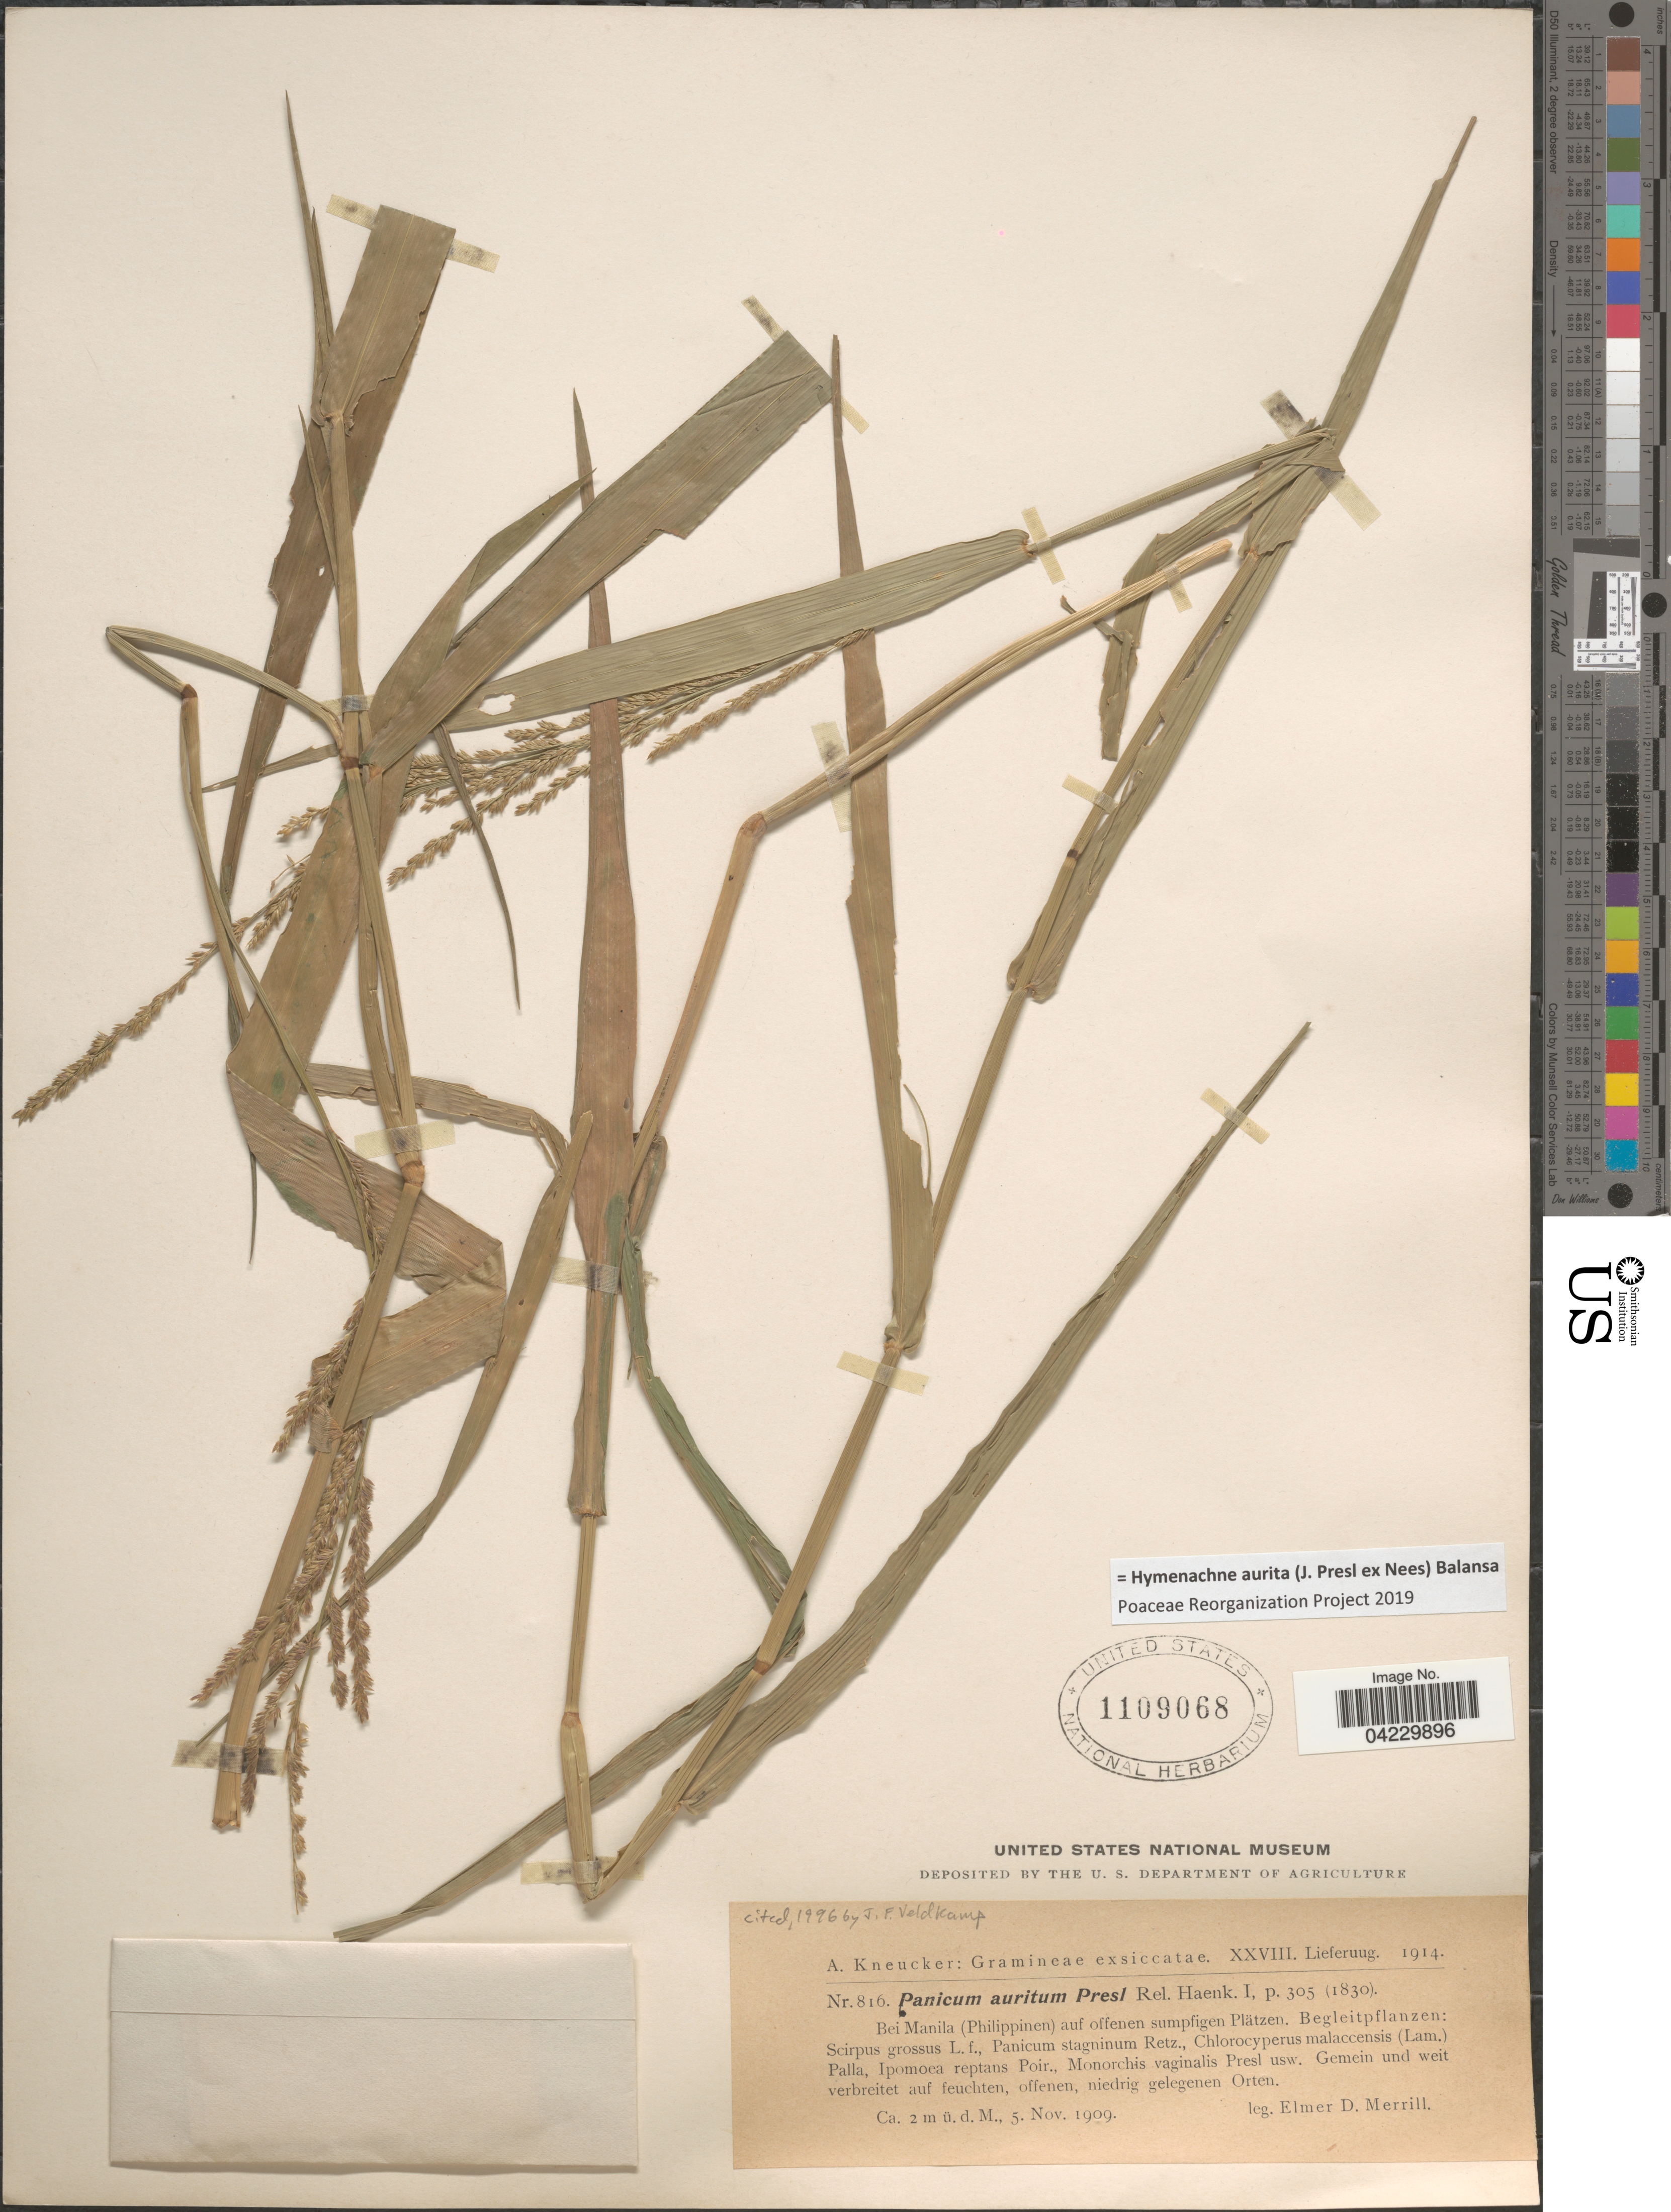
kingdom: Plantae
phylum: Tracheophyta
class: Liliopsida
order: Poales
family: Poaceae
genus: Hymenachne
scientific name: Hymenachne aurita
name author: (J. Presl ex Nees) Balansa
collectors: E. D. Merrill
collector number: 816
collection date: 1909-11-05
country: Philippines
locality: Bei Manila (Philippinen) auf offenen sumpfigen Plätzen.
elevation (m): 2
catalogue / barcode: US 1109068